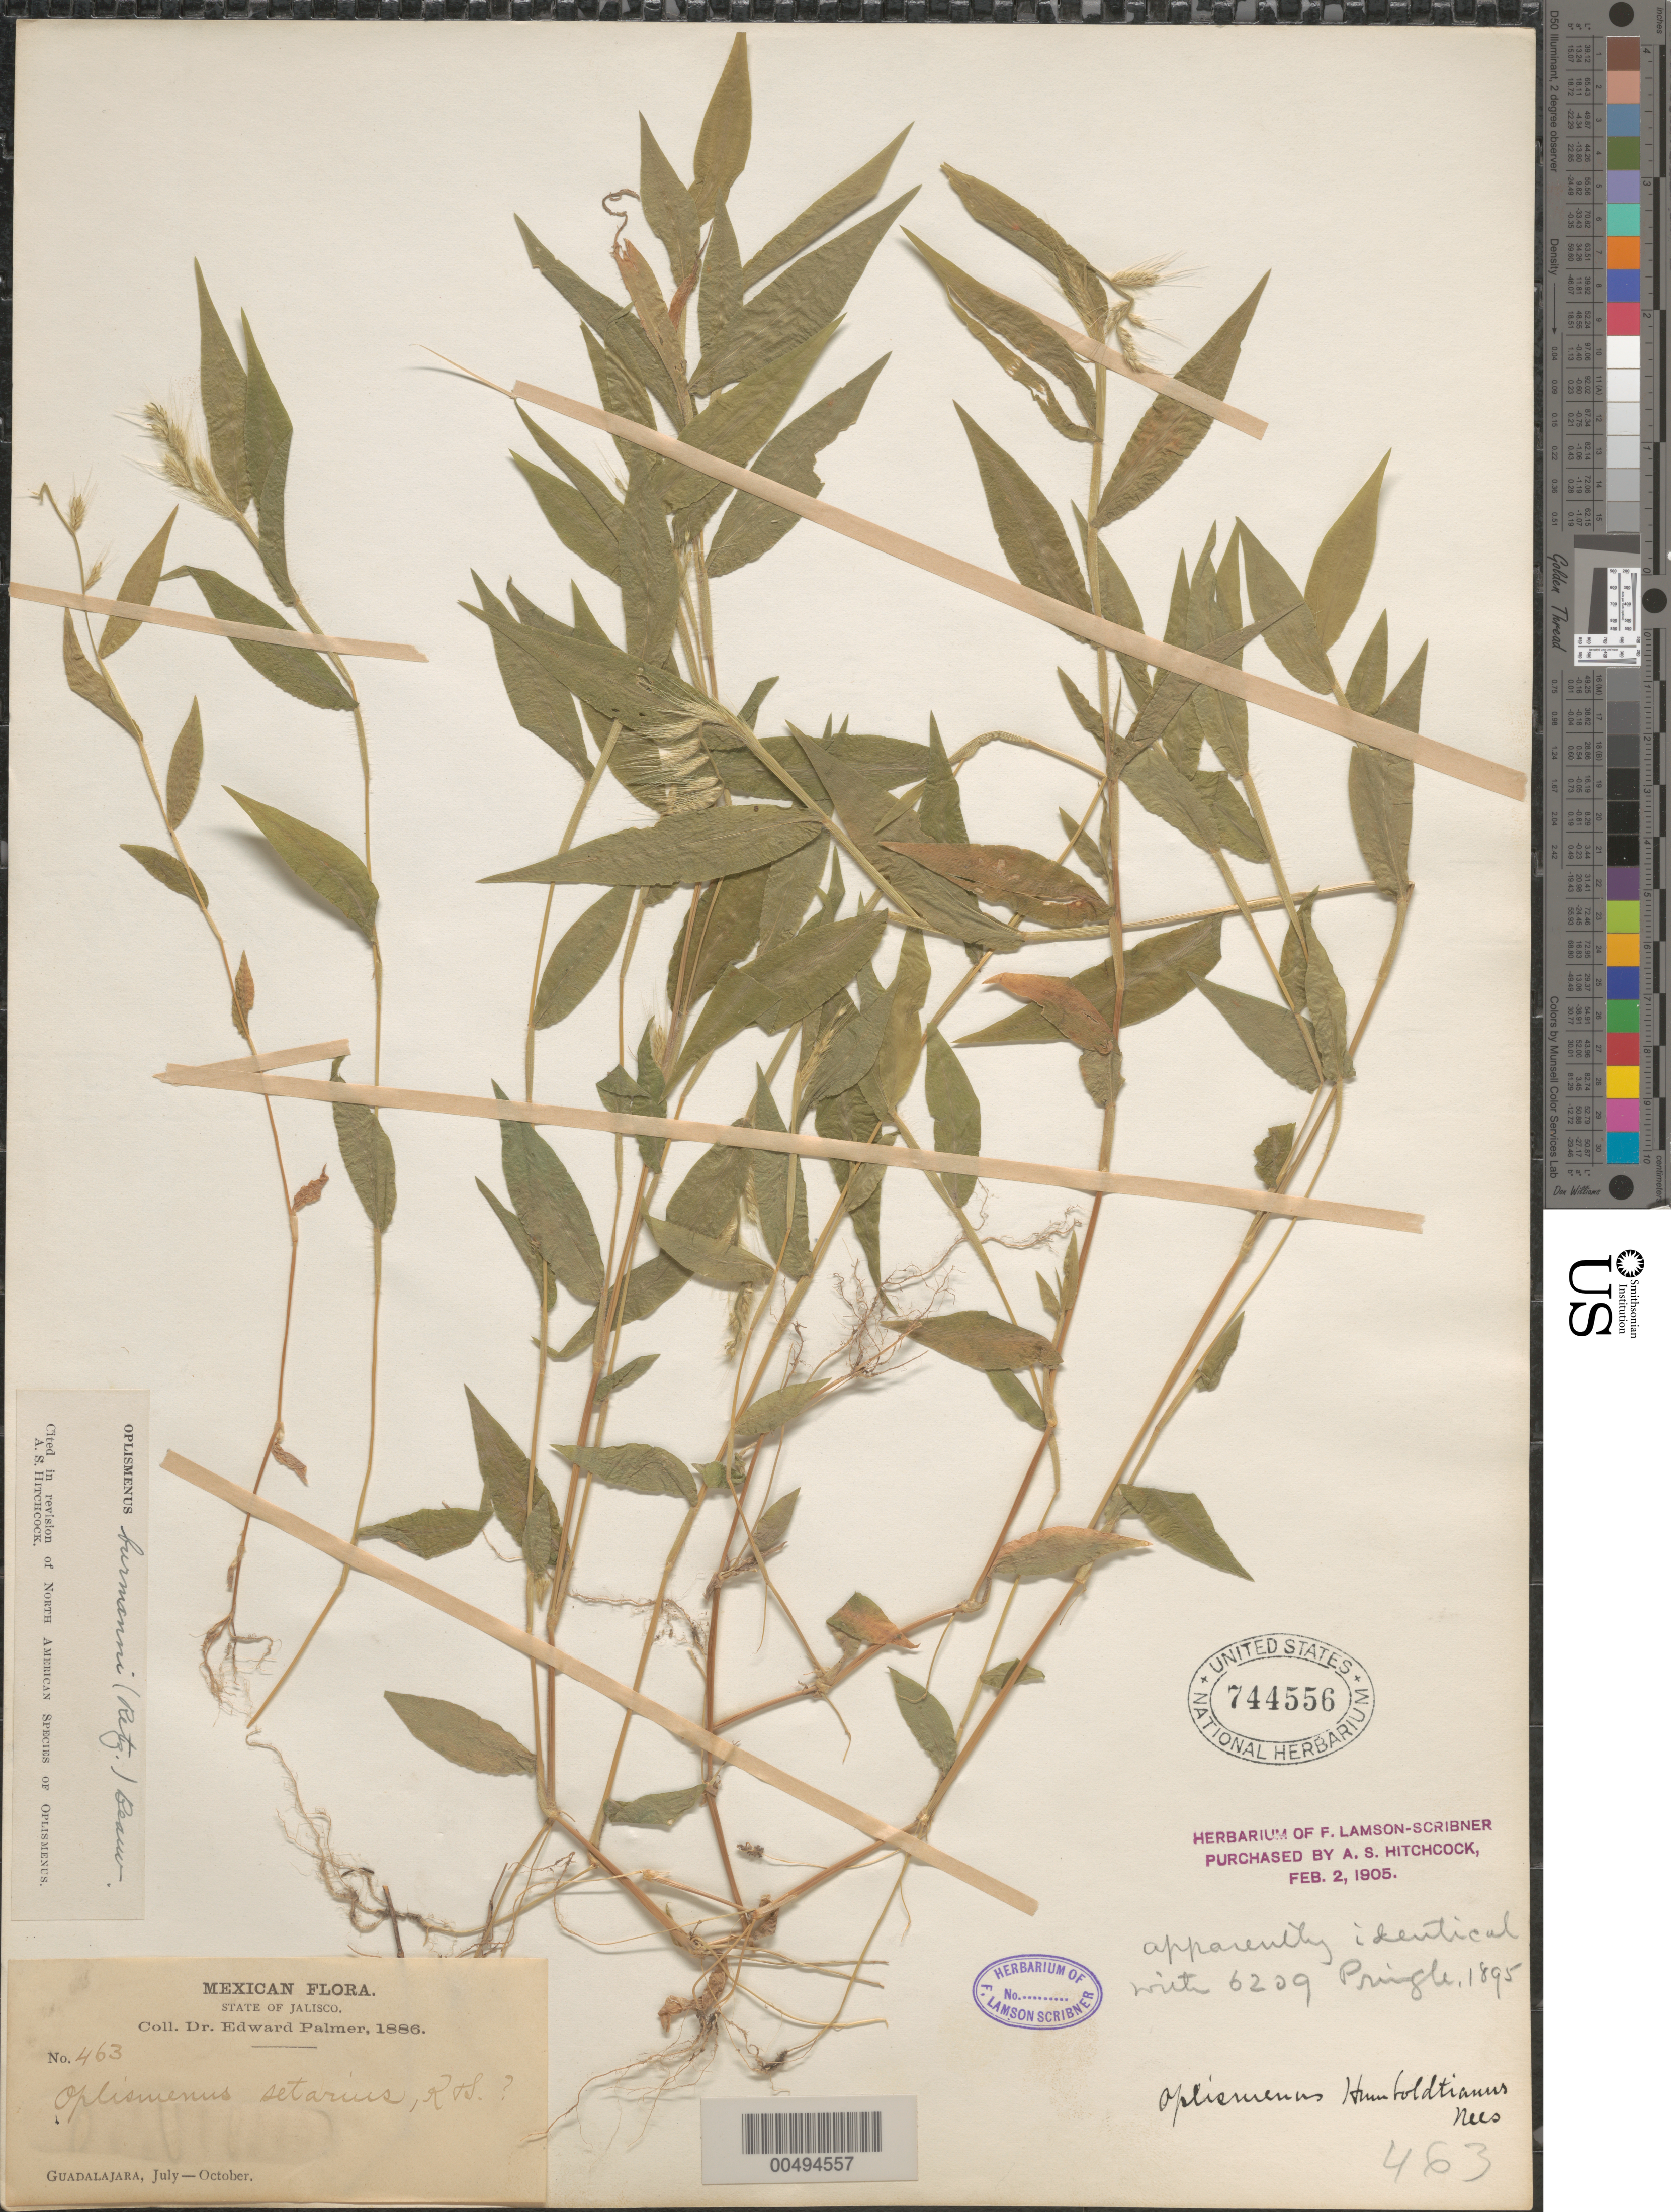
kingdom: Plantae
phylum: Tracheophyta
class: Liliopsida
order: Poales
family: Poaceae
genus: Oplismenus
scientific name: Oplismenus burmannii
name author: (Retz.) P. Beauv.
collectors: E. Palmer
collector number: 463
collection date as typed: Jul 1886 to Oct 1886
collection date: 1886-07/1886-10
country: Mexico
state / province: Jalisco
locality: Guadalajara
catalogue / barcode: US 744556